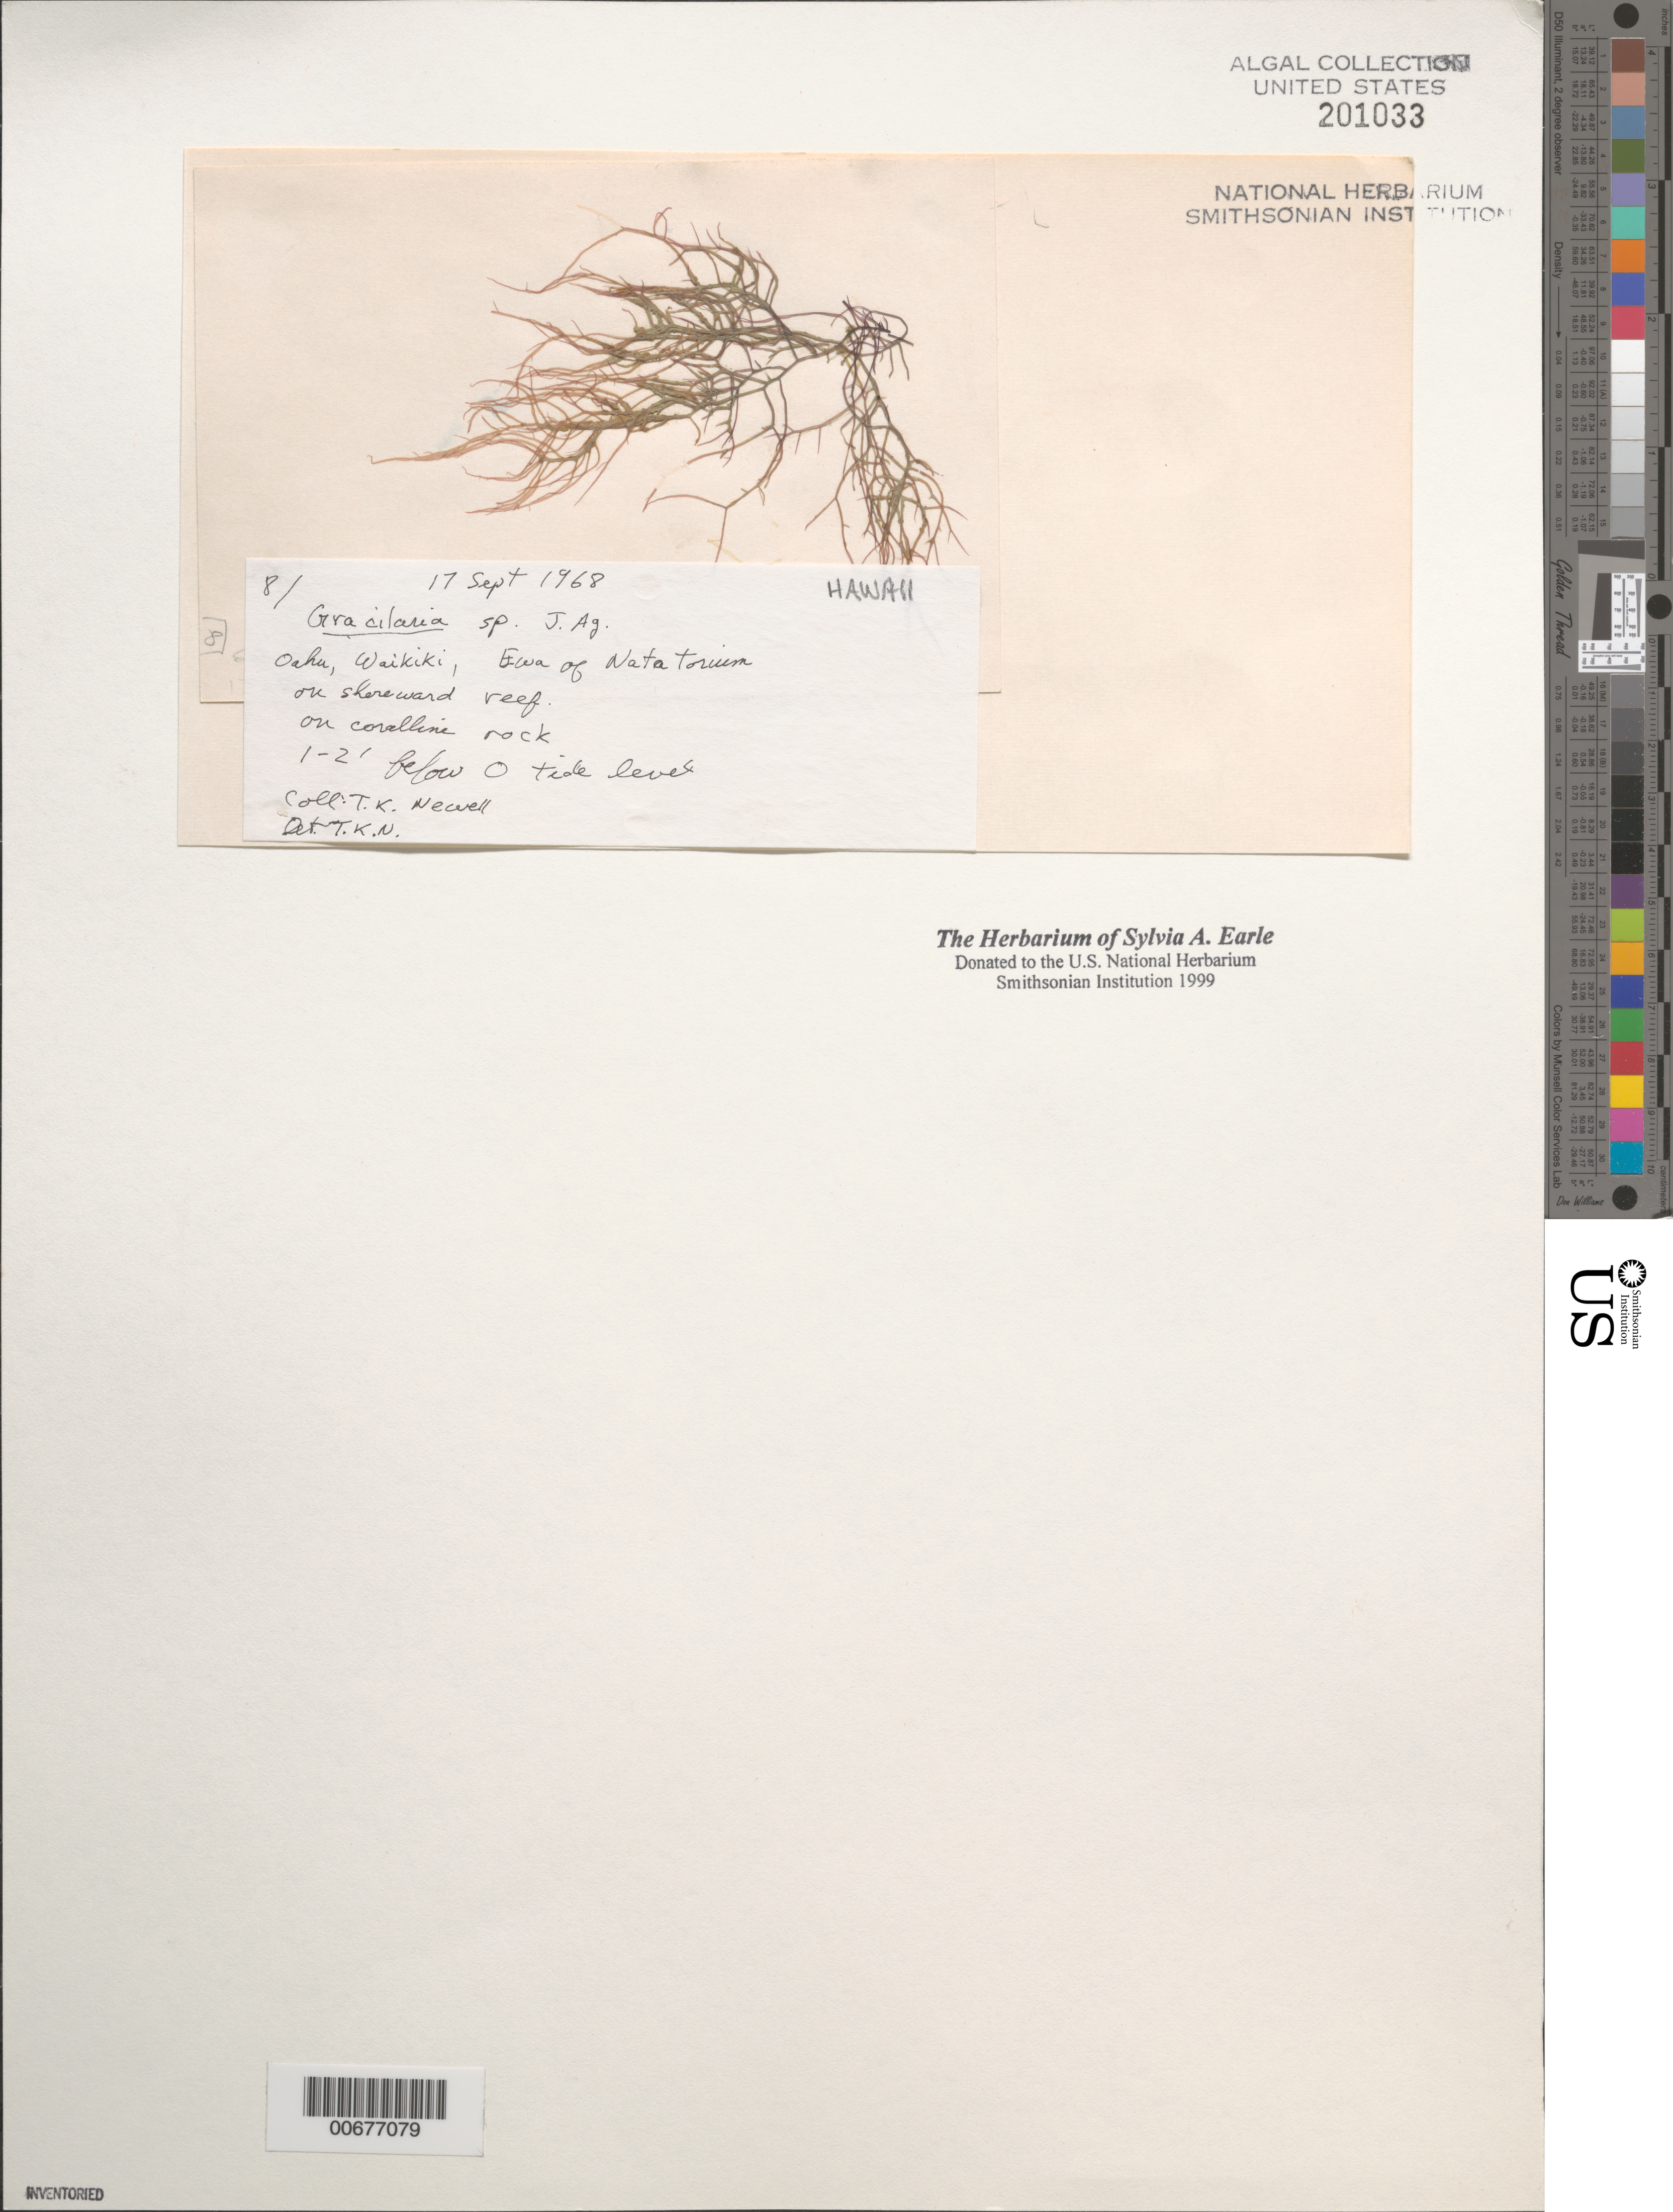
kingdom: Plantae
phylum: Rhodophyta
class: Florideophyceae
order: Gracilariales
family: Gracilariaceae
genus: Gracilaria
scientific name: Gracilaria sp.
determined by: Newell, Thomas K.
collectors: T. K. Newell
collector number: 8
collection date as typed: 17 Sep 1968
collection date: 1968-09-17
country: United States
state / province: Hawaii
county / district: Honolulu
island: Oahu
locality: Waikiki, Ewa of Natatorium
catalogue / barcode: US 201033